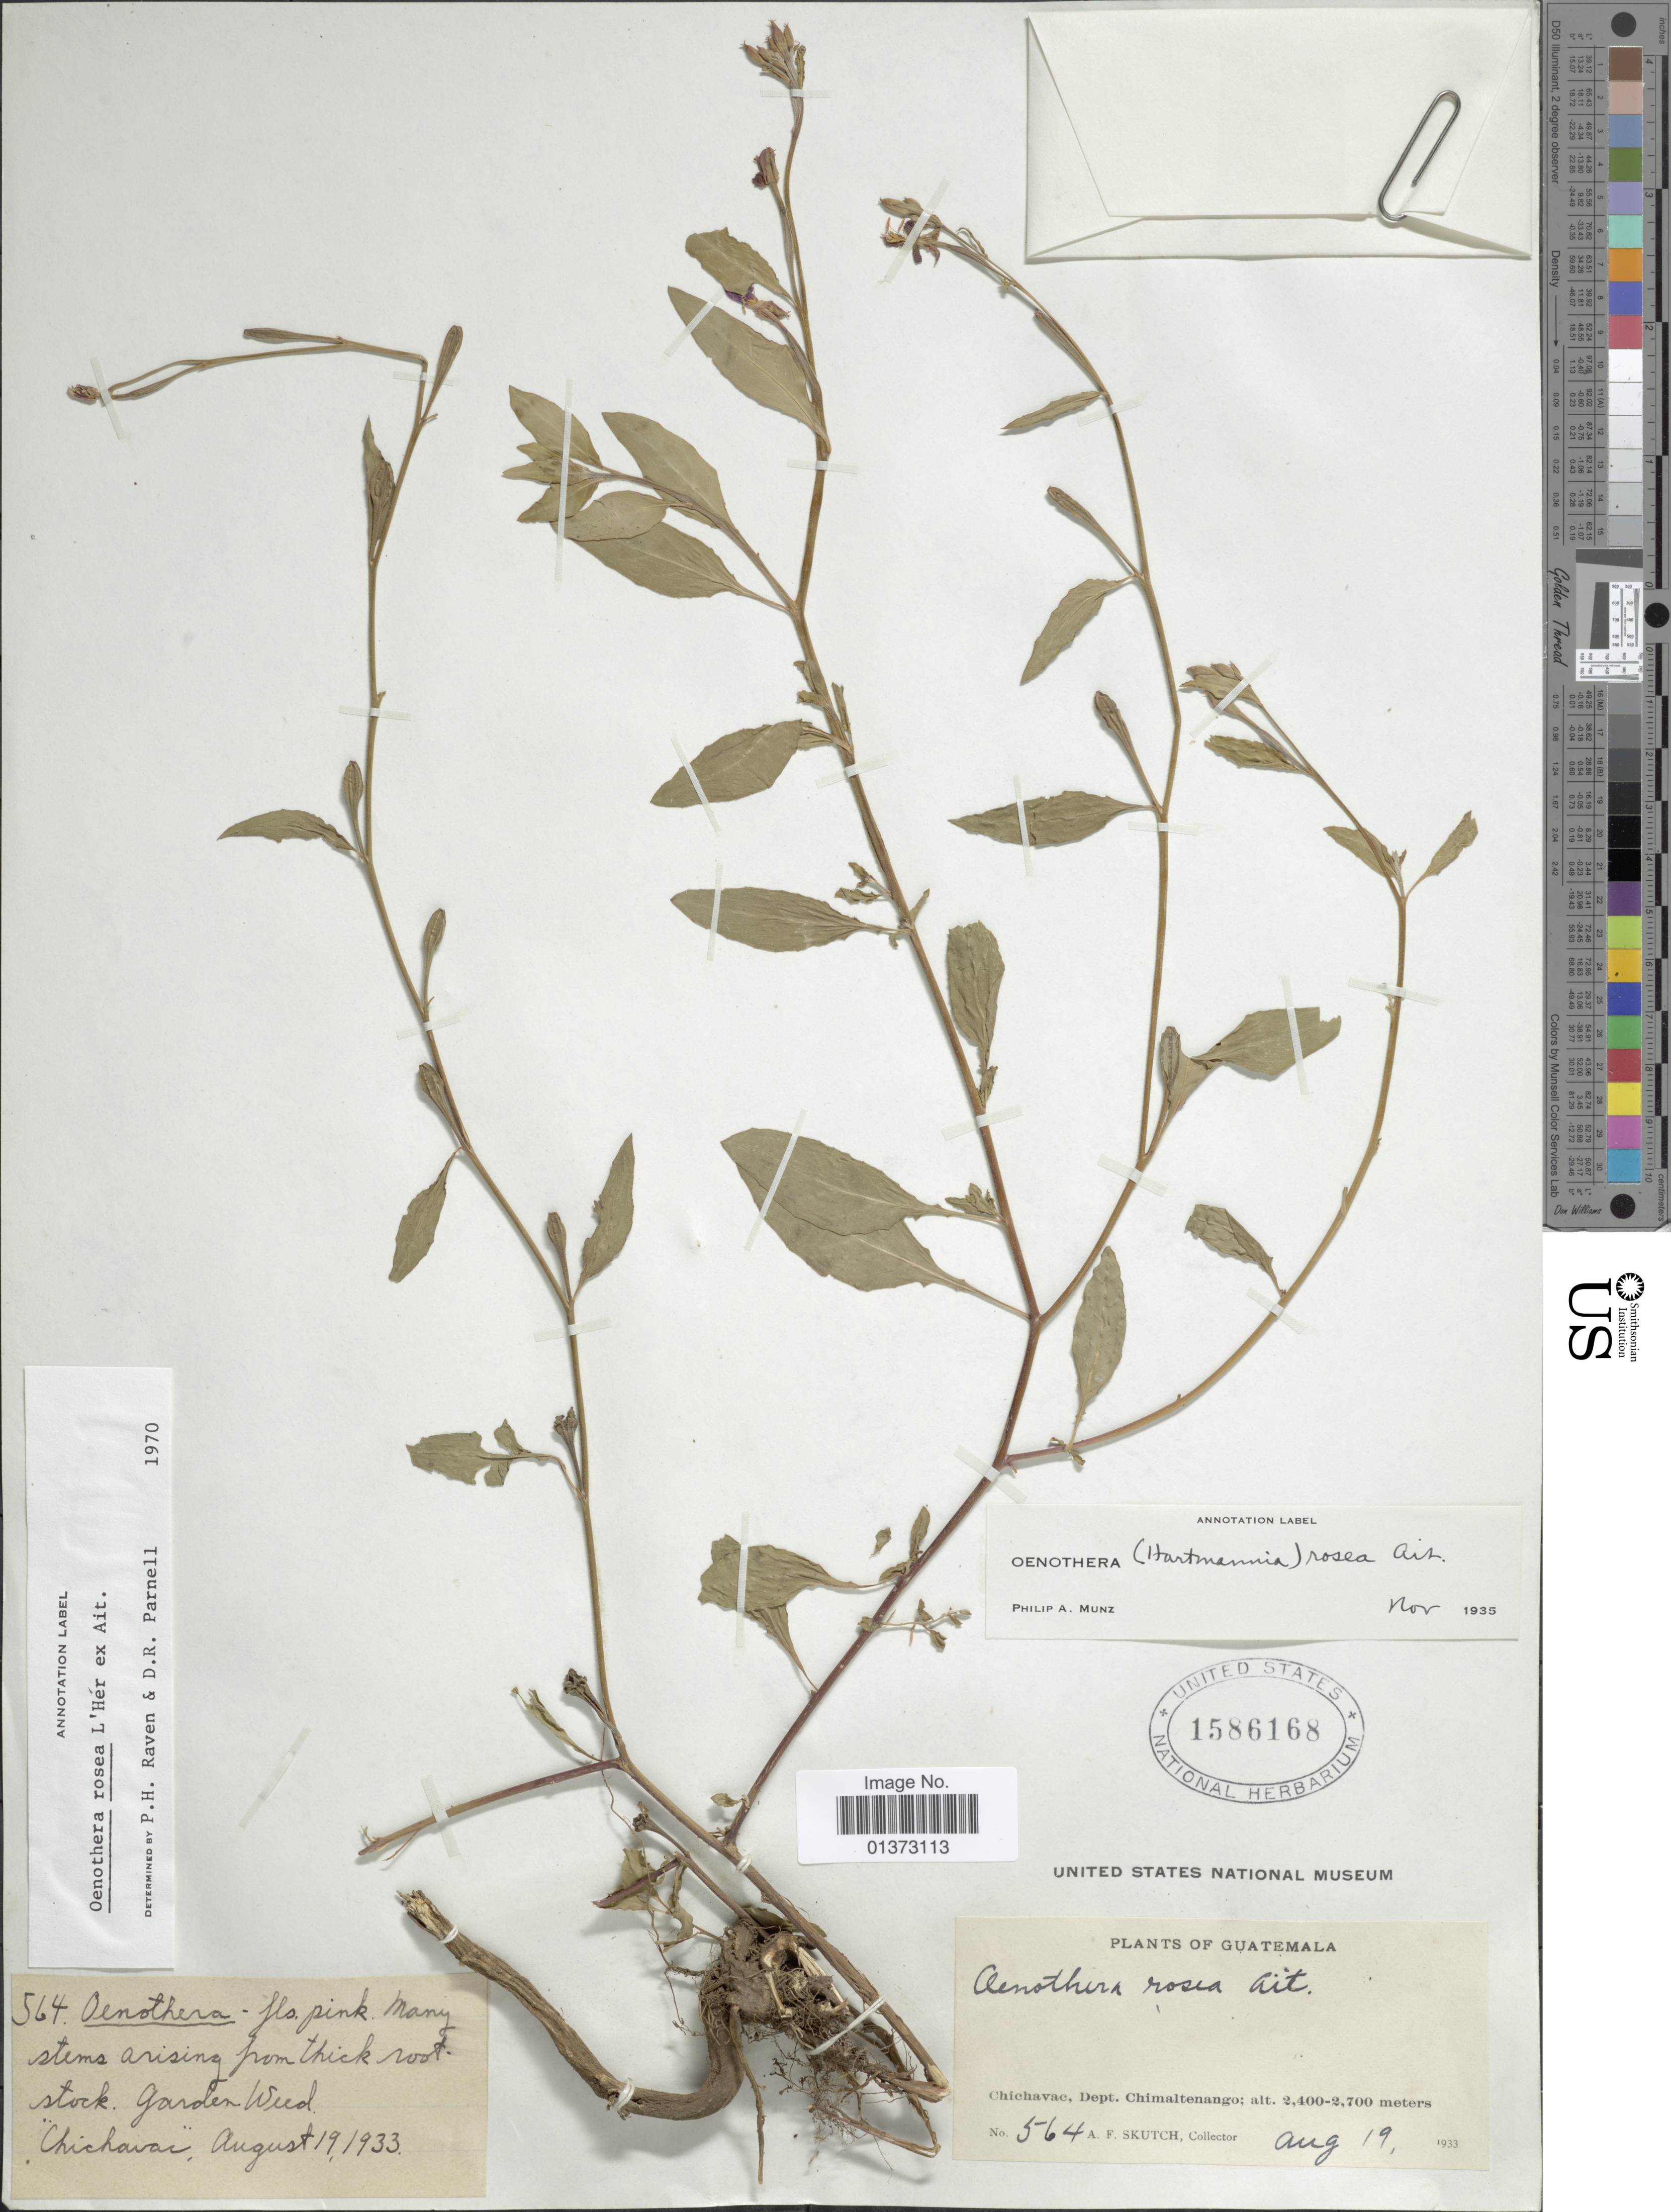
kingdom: Plantae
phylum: Tracheophyta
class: Magnoliopsida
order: Myrtales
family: Onagraceae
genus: Oenothera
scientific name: Oenothera rosea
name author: L'Hér. ex Aiton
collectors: A. F. Skutch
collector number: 564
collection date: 1933-08-19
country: Guatemala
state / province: Chimaltenango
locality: Chichavac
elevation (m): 2400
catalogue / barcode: US 1586168